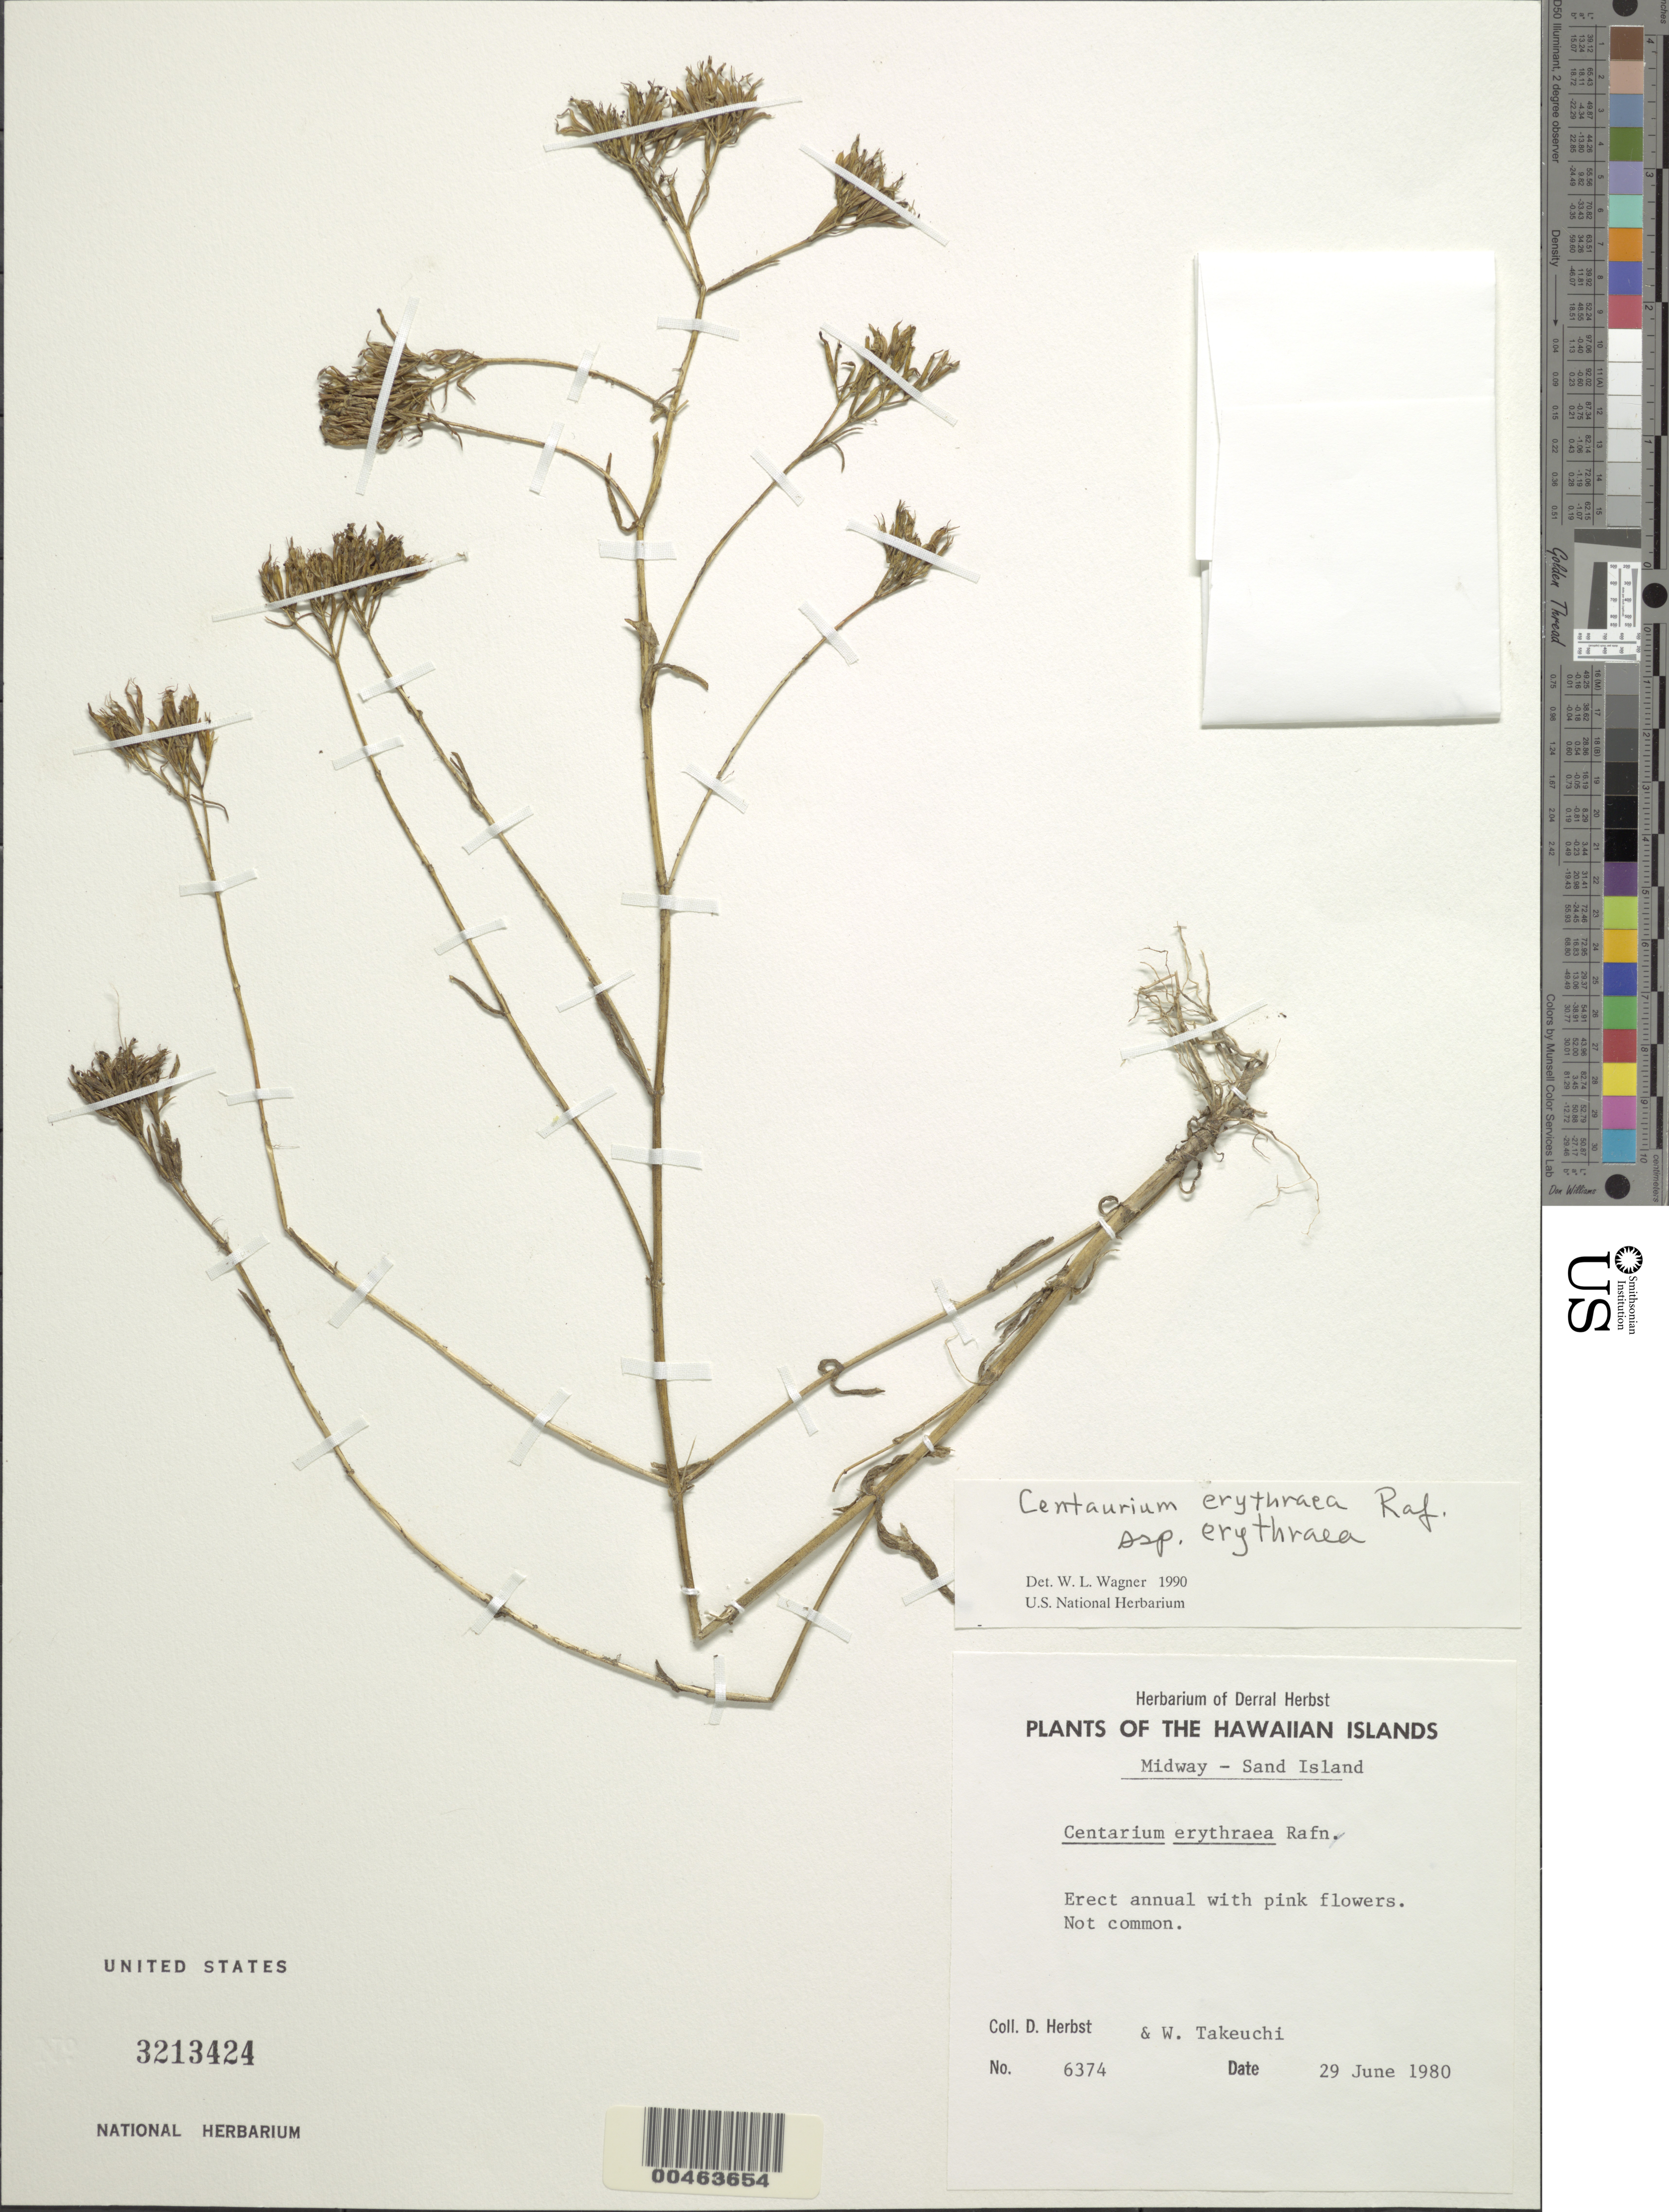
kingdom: Plantae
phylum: Tracheophyta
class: Magnoliopsida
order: Gentianales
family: Gentianaceae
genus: Centaurium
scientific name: Centaurium erythraea subsp. erythraea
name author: Rafn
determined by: Wagner, W. L., (BOT), Smithsonian Institution - National Museum of Natural History (UNITED STATES)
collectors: D. R. Herbst & W. N. Takeuchi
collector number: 6374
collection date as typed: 29 Jun 1980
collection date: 1980-06-29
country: U.S. Administered Pacific Islands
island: Midway Atoll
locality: Midway, Sand Islet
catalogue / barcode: US 3213424